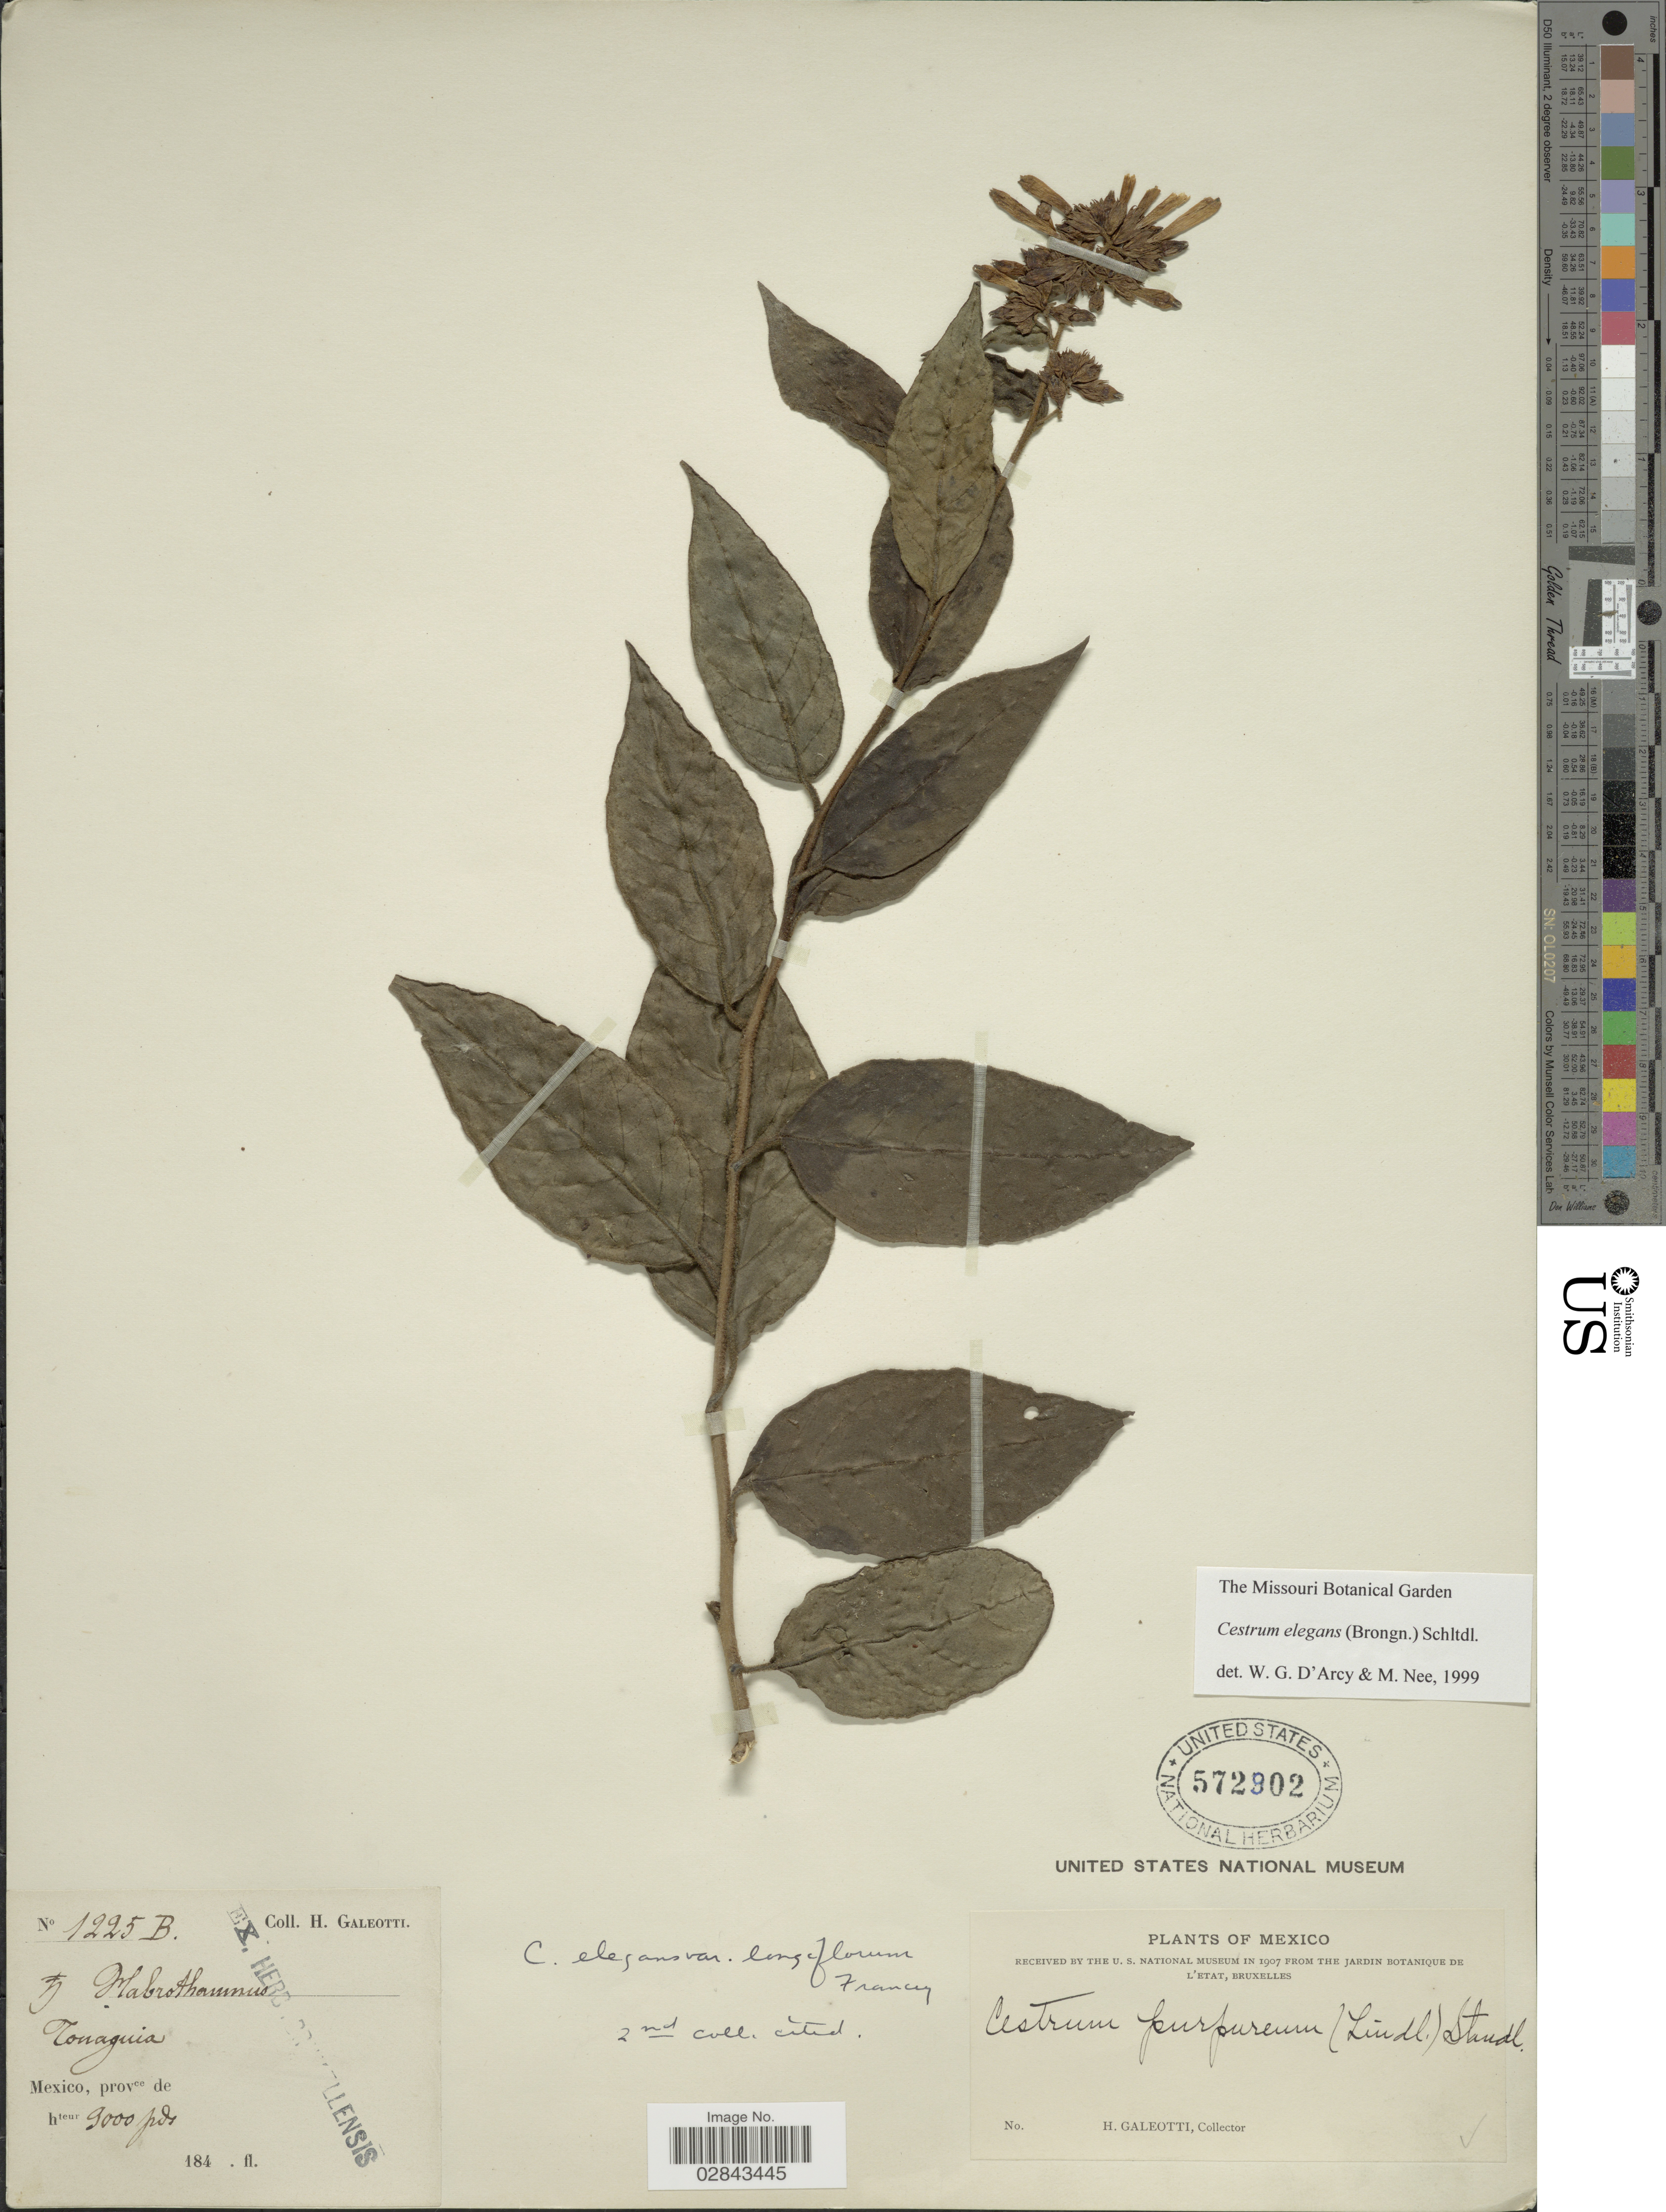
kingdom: Plantae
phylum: Tracheophyta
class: Magnoliopsida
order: Solanales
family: Solanaceae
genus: Cestrum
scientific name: Cestrum elegans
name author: (Brongn.) Schltdl.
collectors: H. G. Galeotti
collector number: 1225B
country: Mexico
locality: Tonaguia.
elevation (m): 2743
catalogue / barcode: US 572902